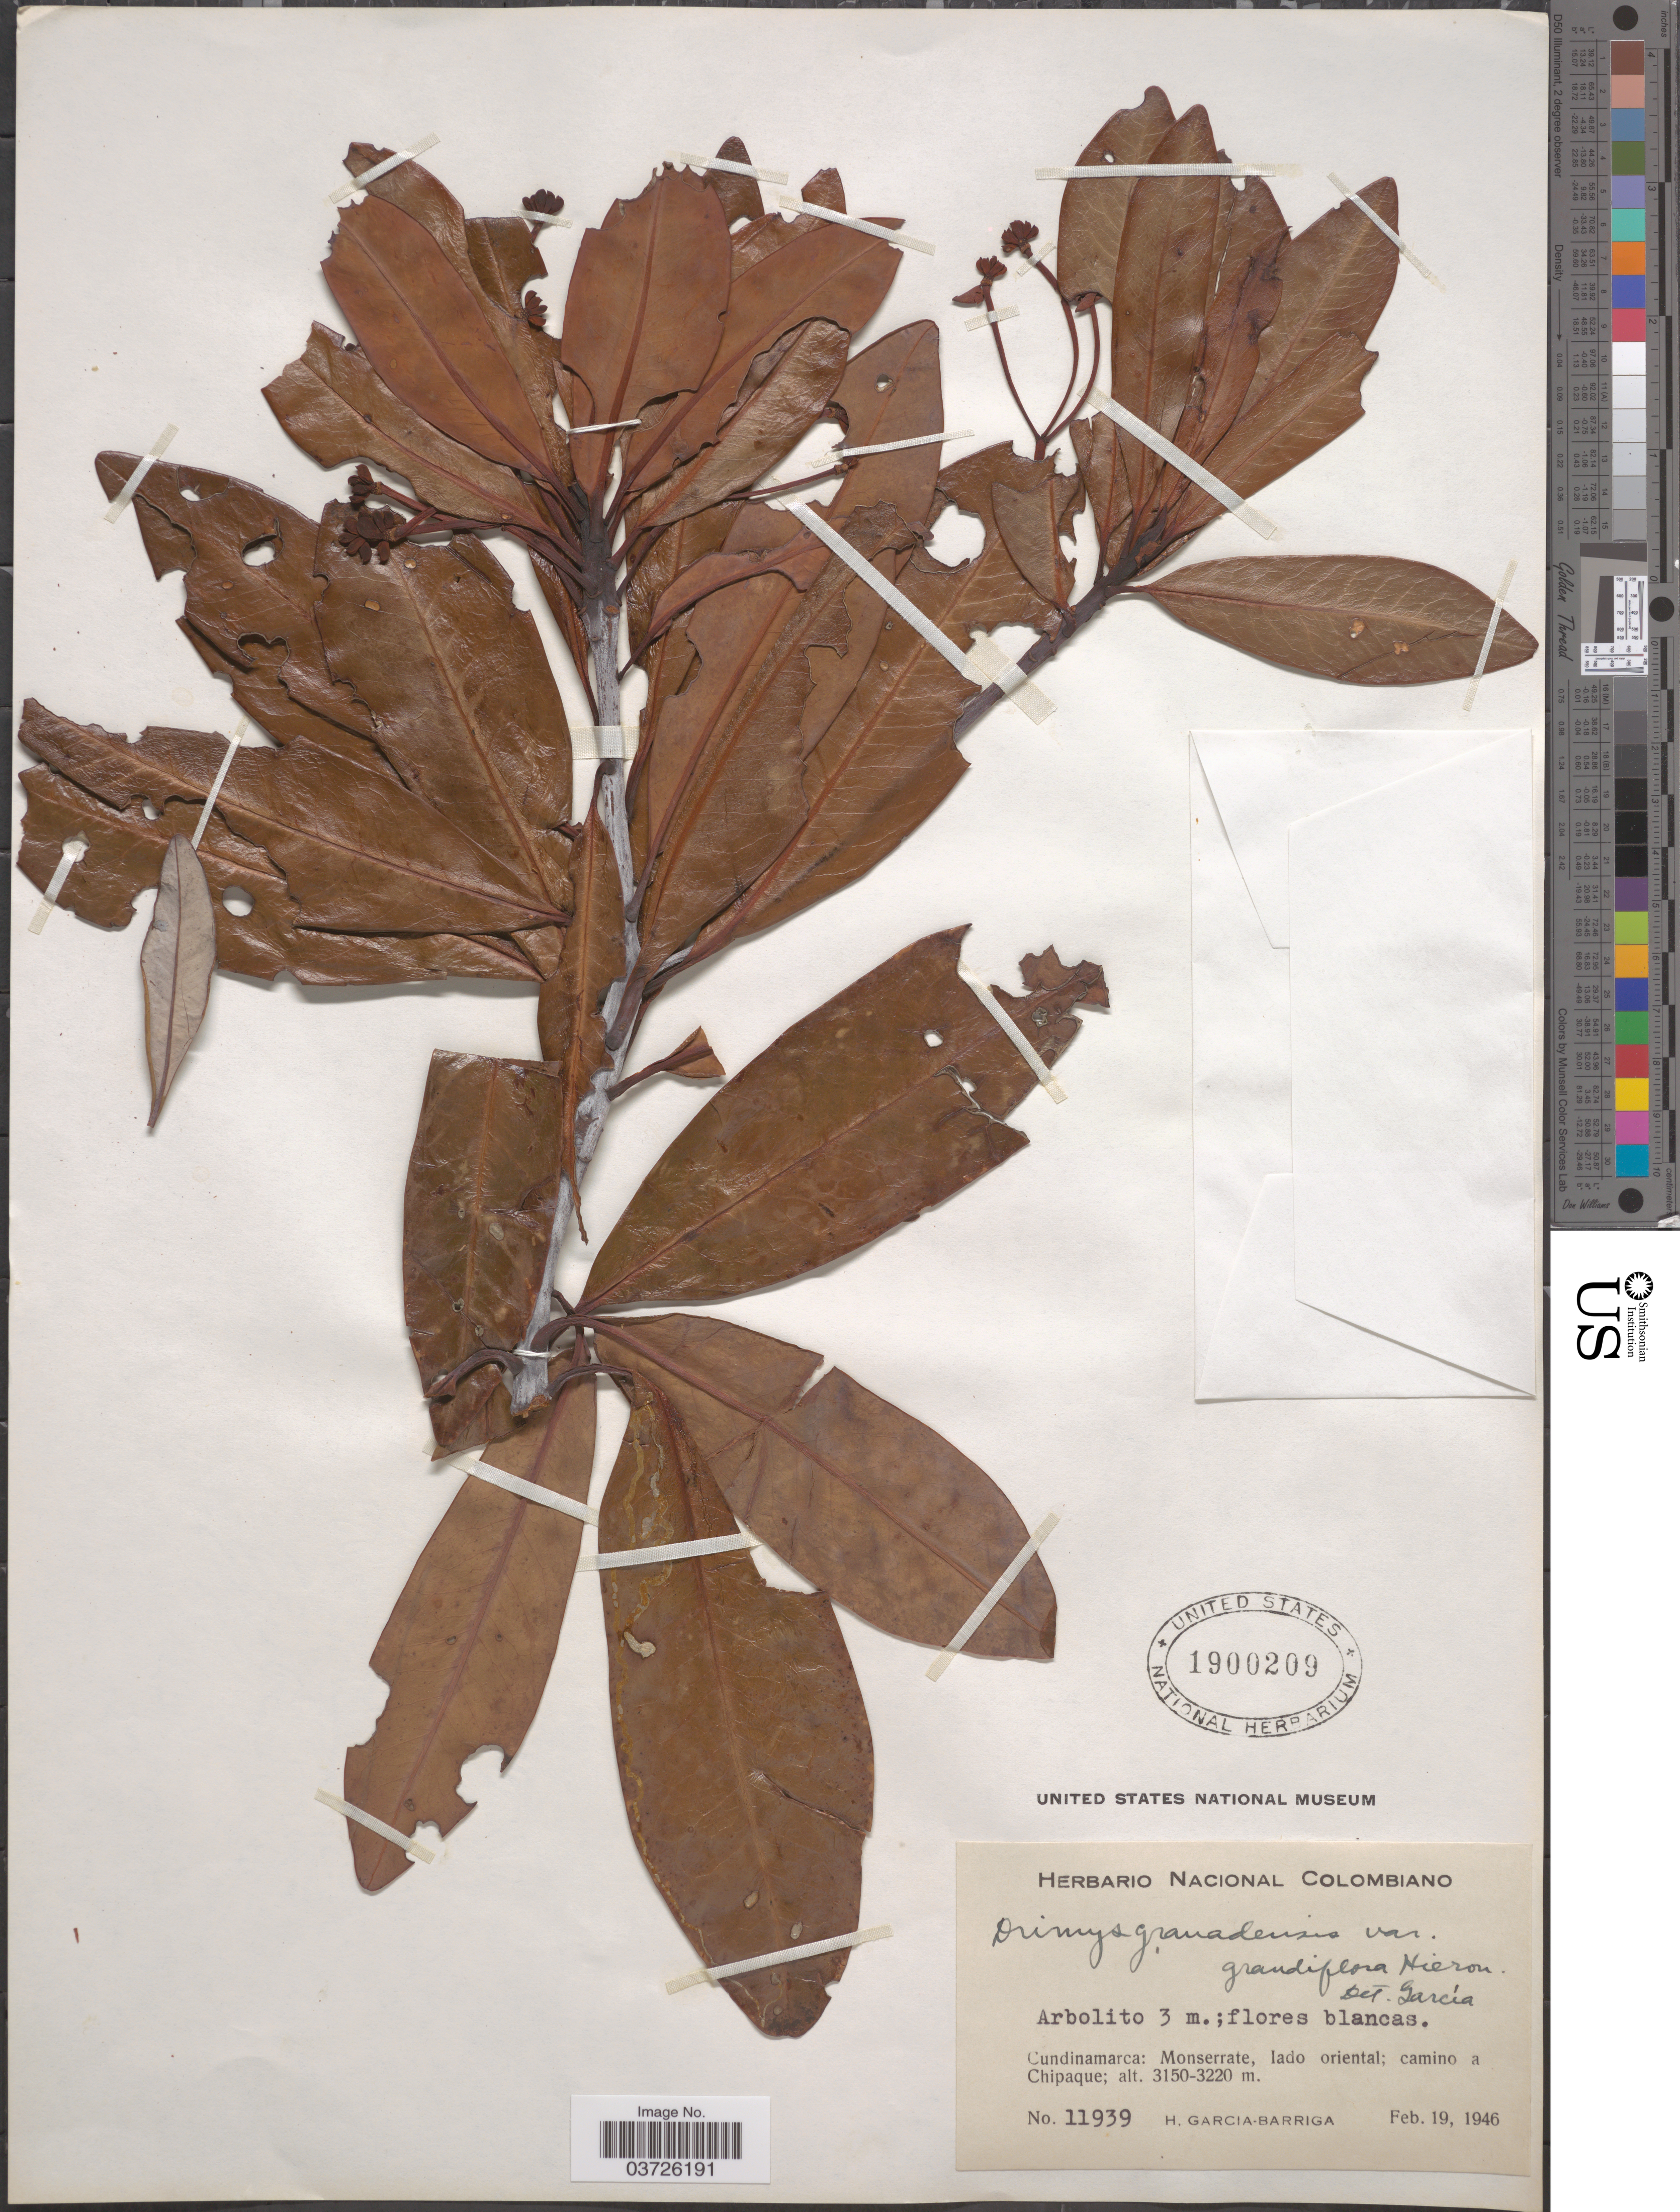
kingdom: Plantae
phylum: Tracheophyta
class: Magnoliopsida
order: Canellales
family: Winteraceae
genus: Drimys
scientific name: Drimys granadensis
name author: L. f.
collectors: H. García Barriga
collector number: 11939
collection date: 1946-02-19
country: Colombia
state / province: Cundinamarca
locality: Monserrate, lado oriental; camino a Chipaque.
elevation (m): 3150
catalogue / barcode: US 1900209